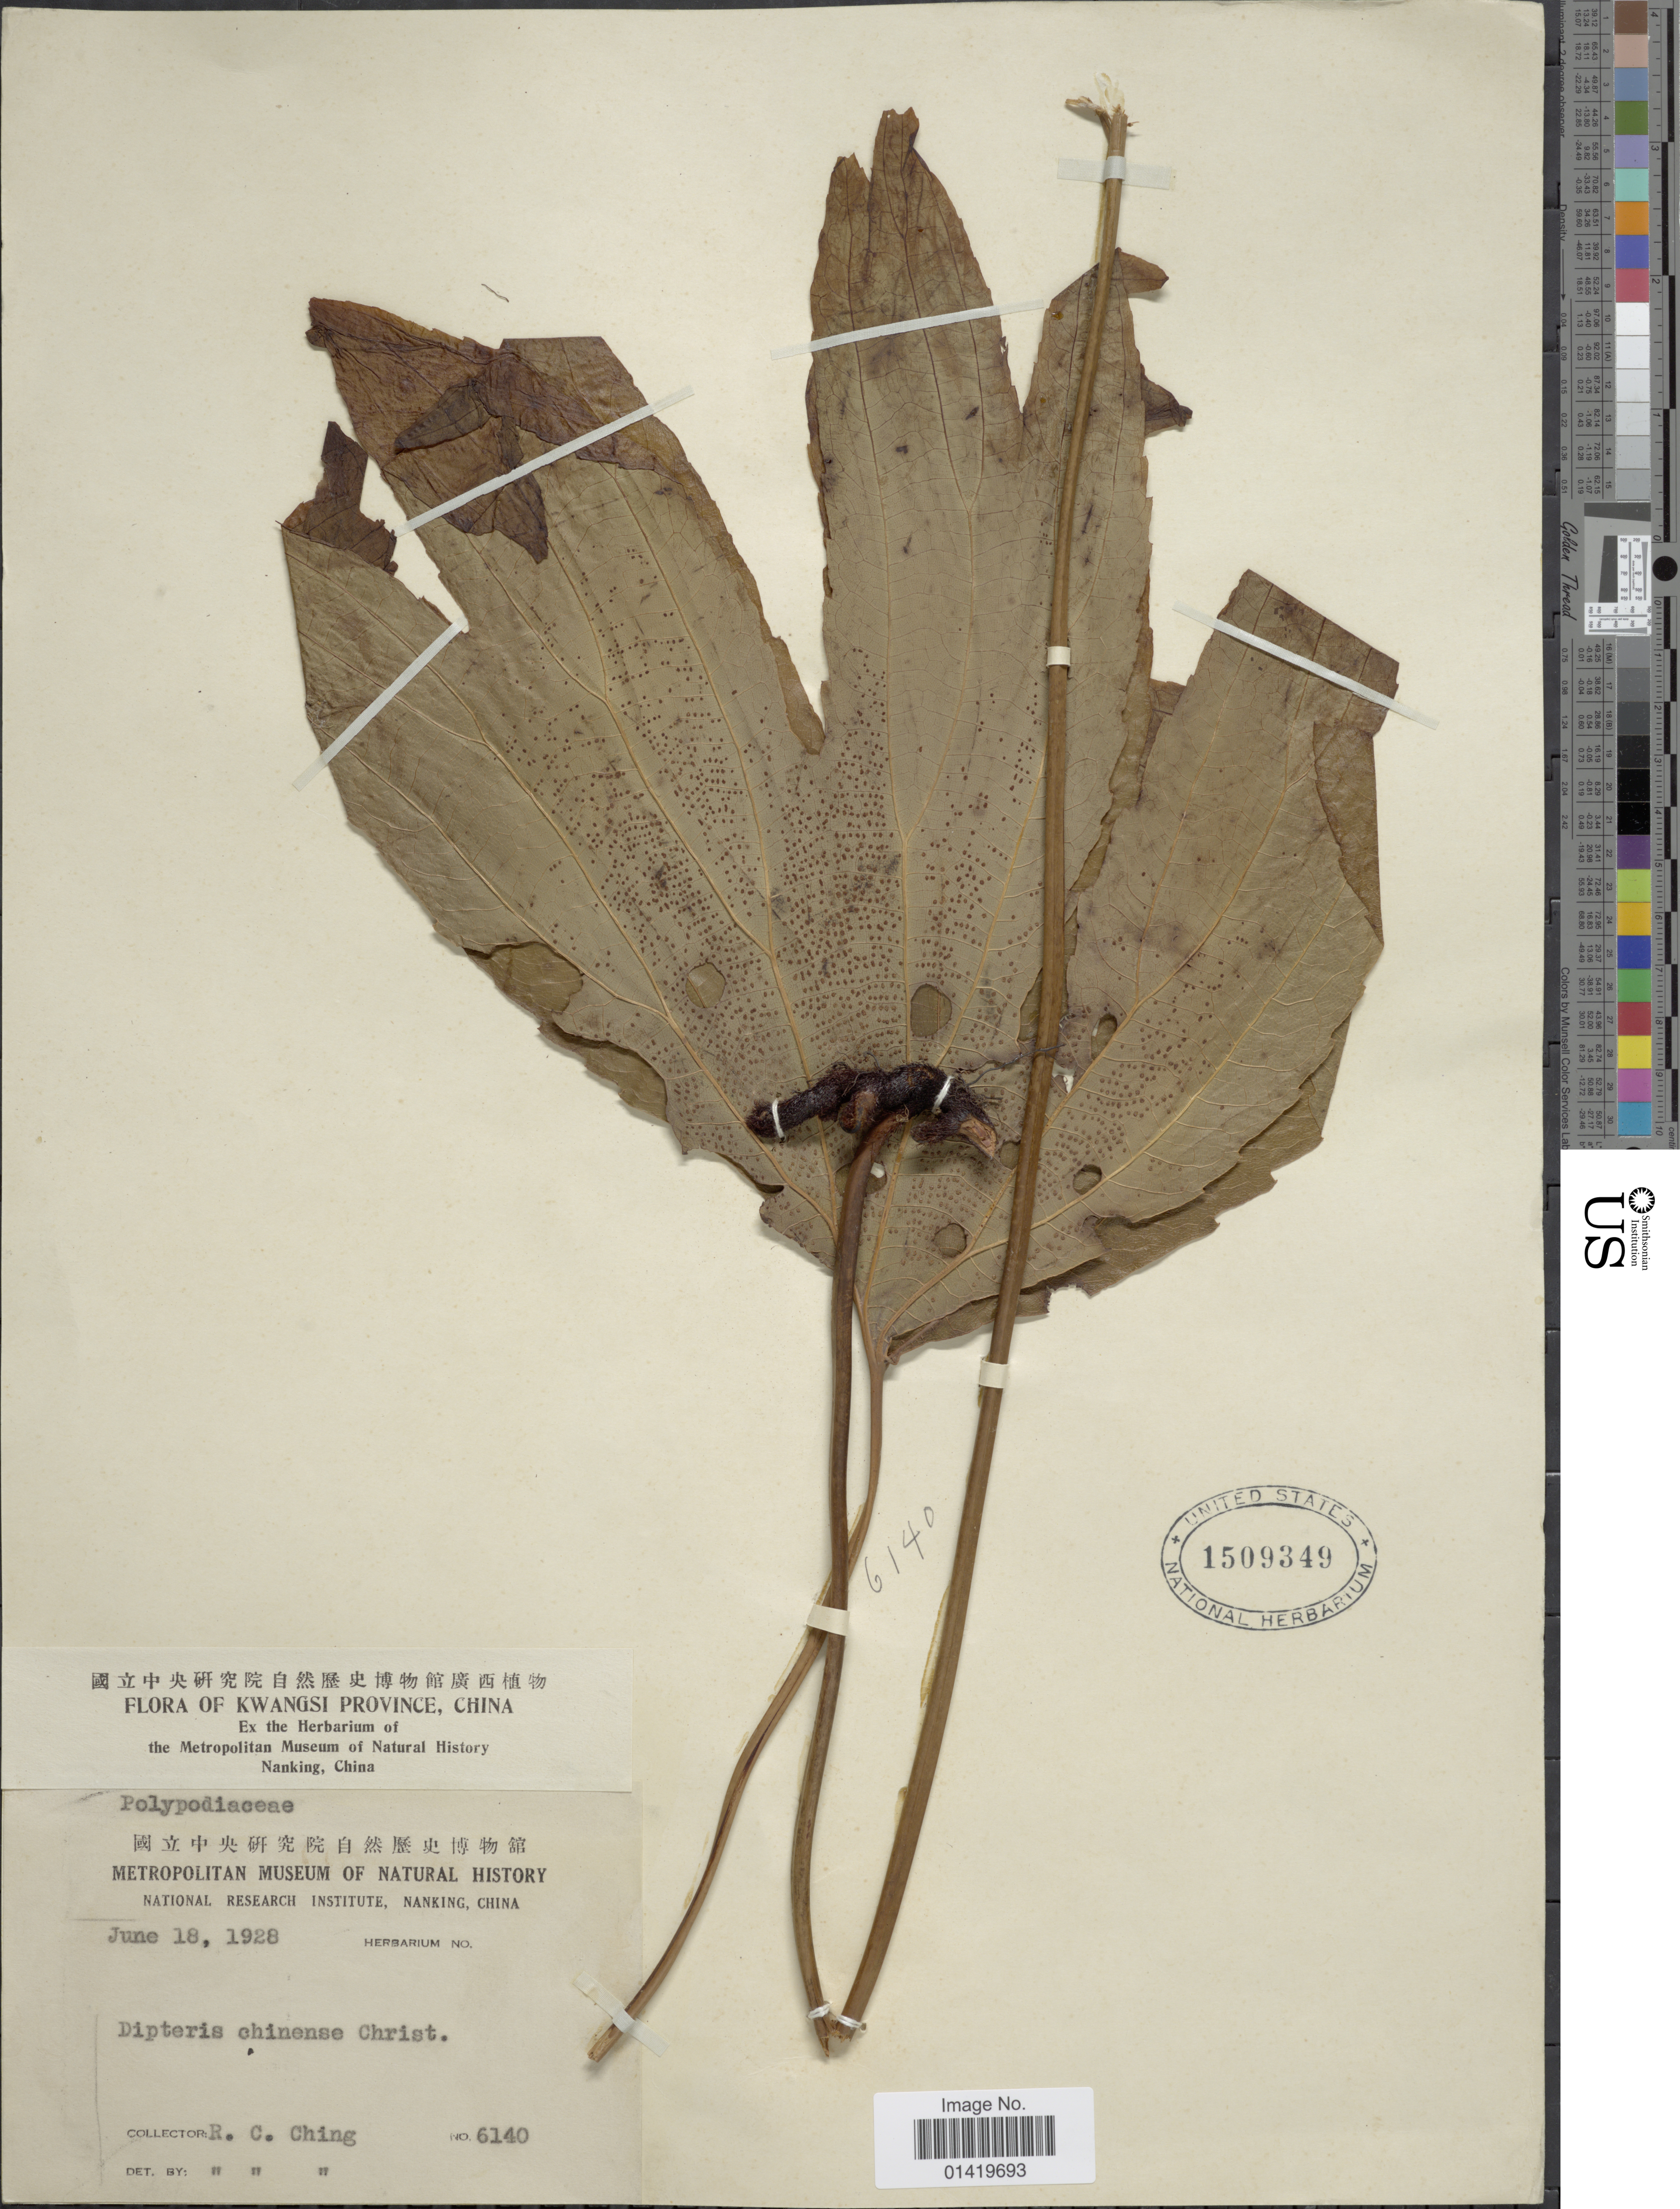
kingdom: Plantae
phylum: Tracheophyta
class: Polypodiopsida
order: Gleicheniales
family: Dipteridaceae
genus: Dipteris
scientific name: Dipteris chinensis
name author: Christ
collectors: R. C. Ching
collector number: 6140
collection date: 1928-06-18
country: China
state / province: Guangxi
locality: Kwangsi Province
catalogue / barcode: US 1509349